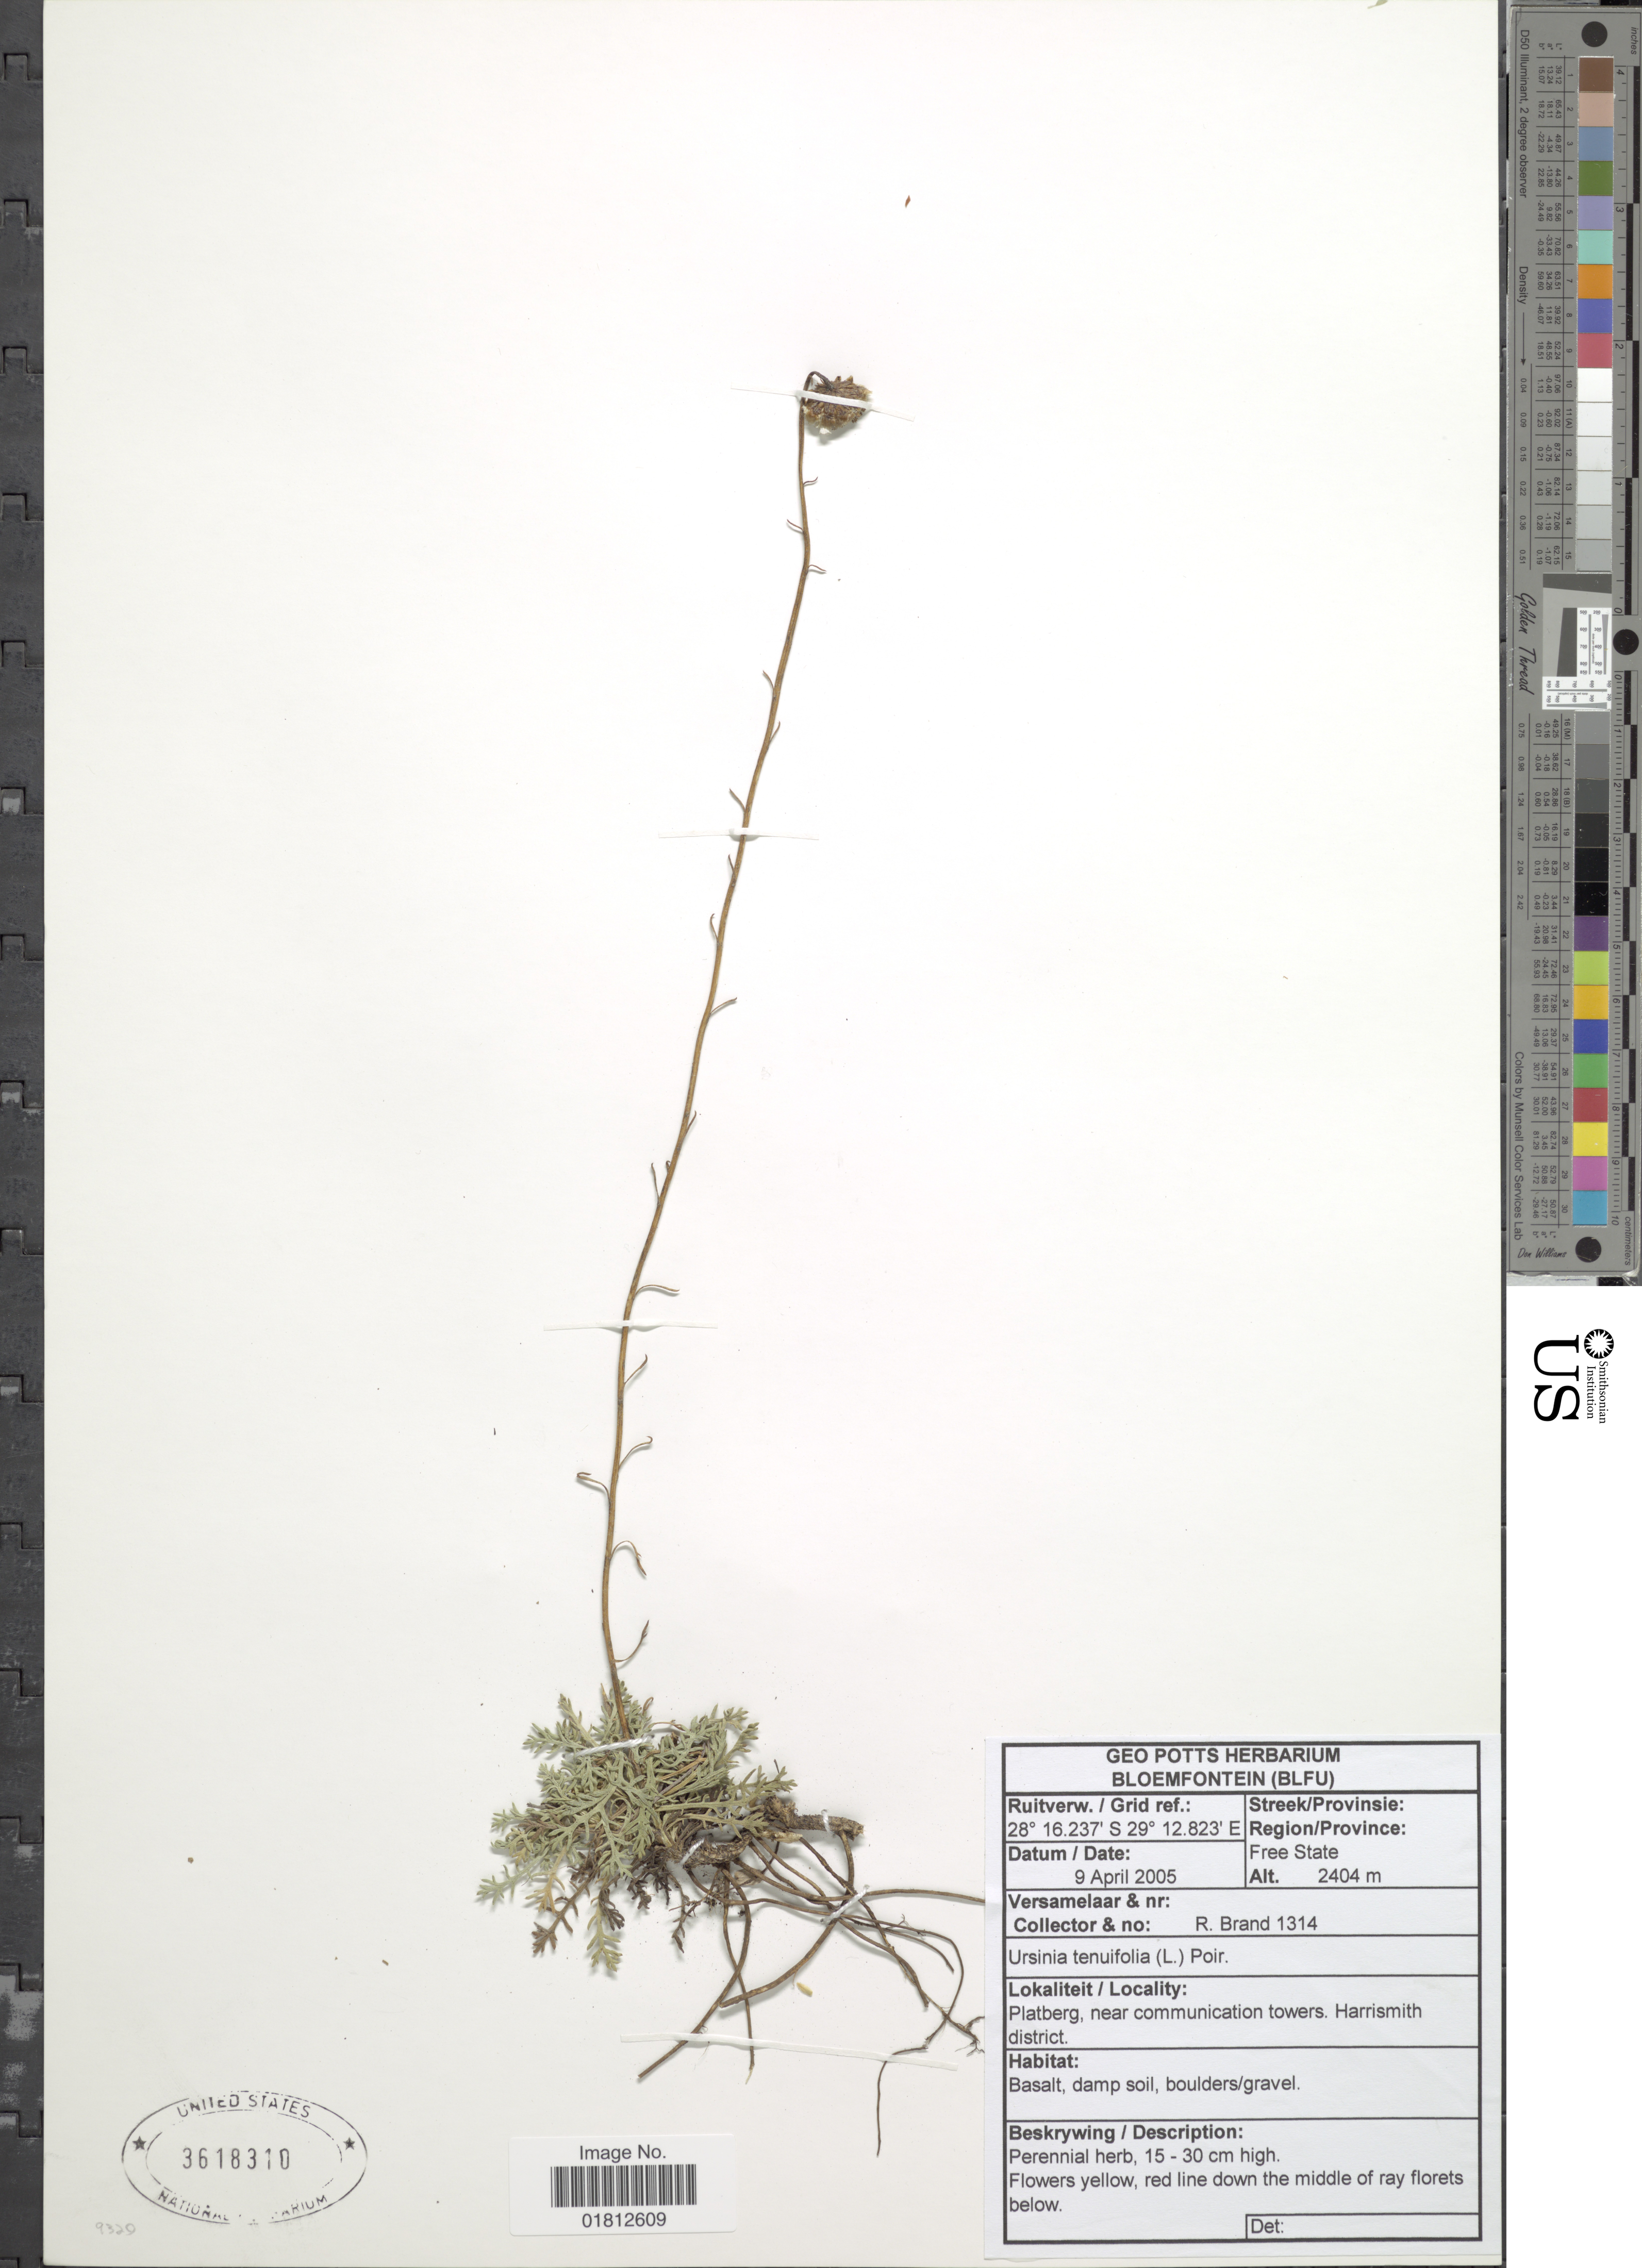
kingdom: Plantae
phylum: Tracheophyta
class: Magnoliopsida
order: Asterales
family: Asteraceae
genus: Ursinia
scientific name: Ursinia tenuifolia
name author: (L.) Poir.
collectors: R. Brand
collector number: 1314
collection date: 2005-04-09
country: South Africa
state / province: Free State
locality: Platberg, near communication towers, Harrismith district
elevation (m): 2404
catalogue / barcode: US 3618310